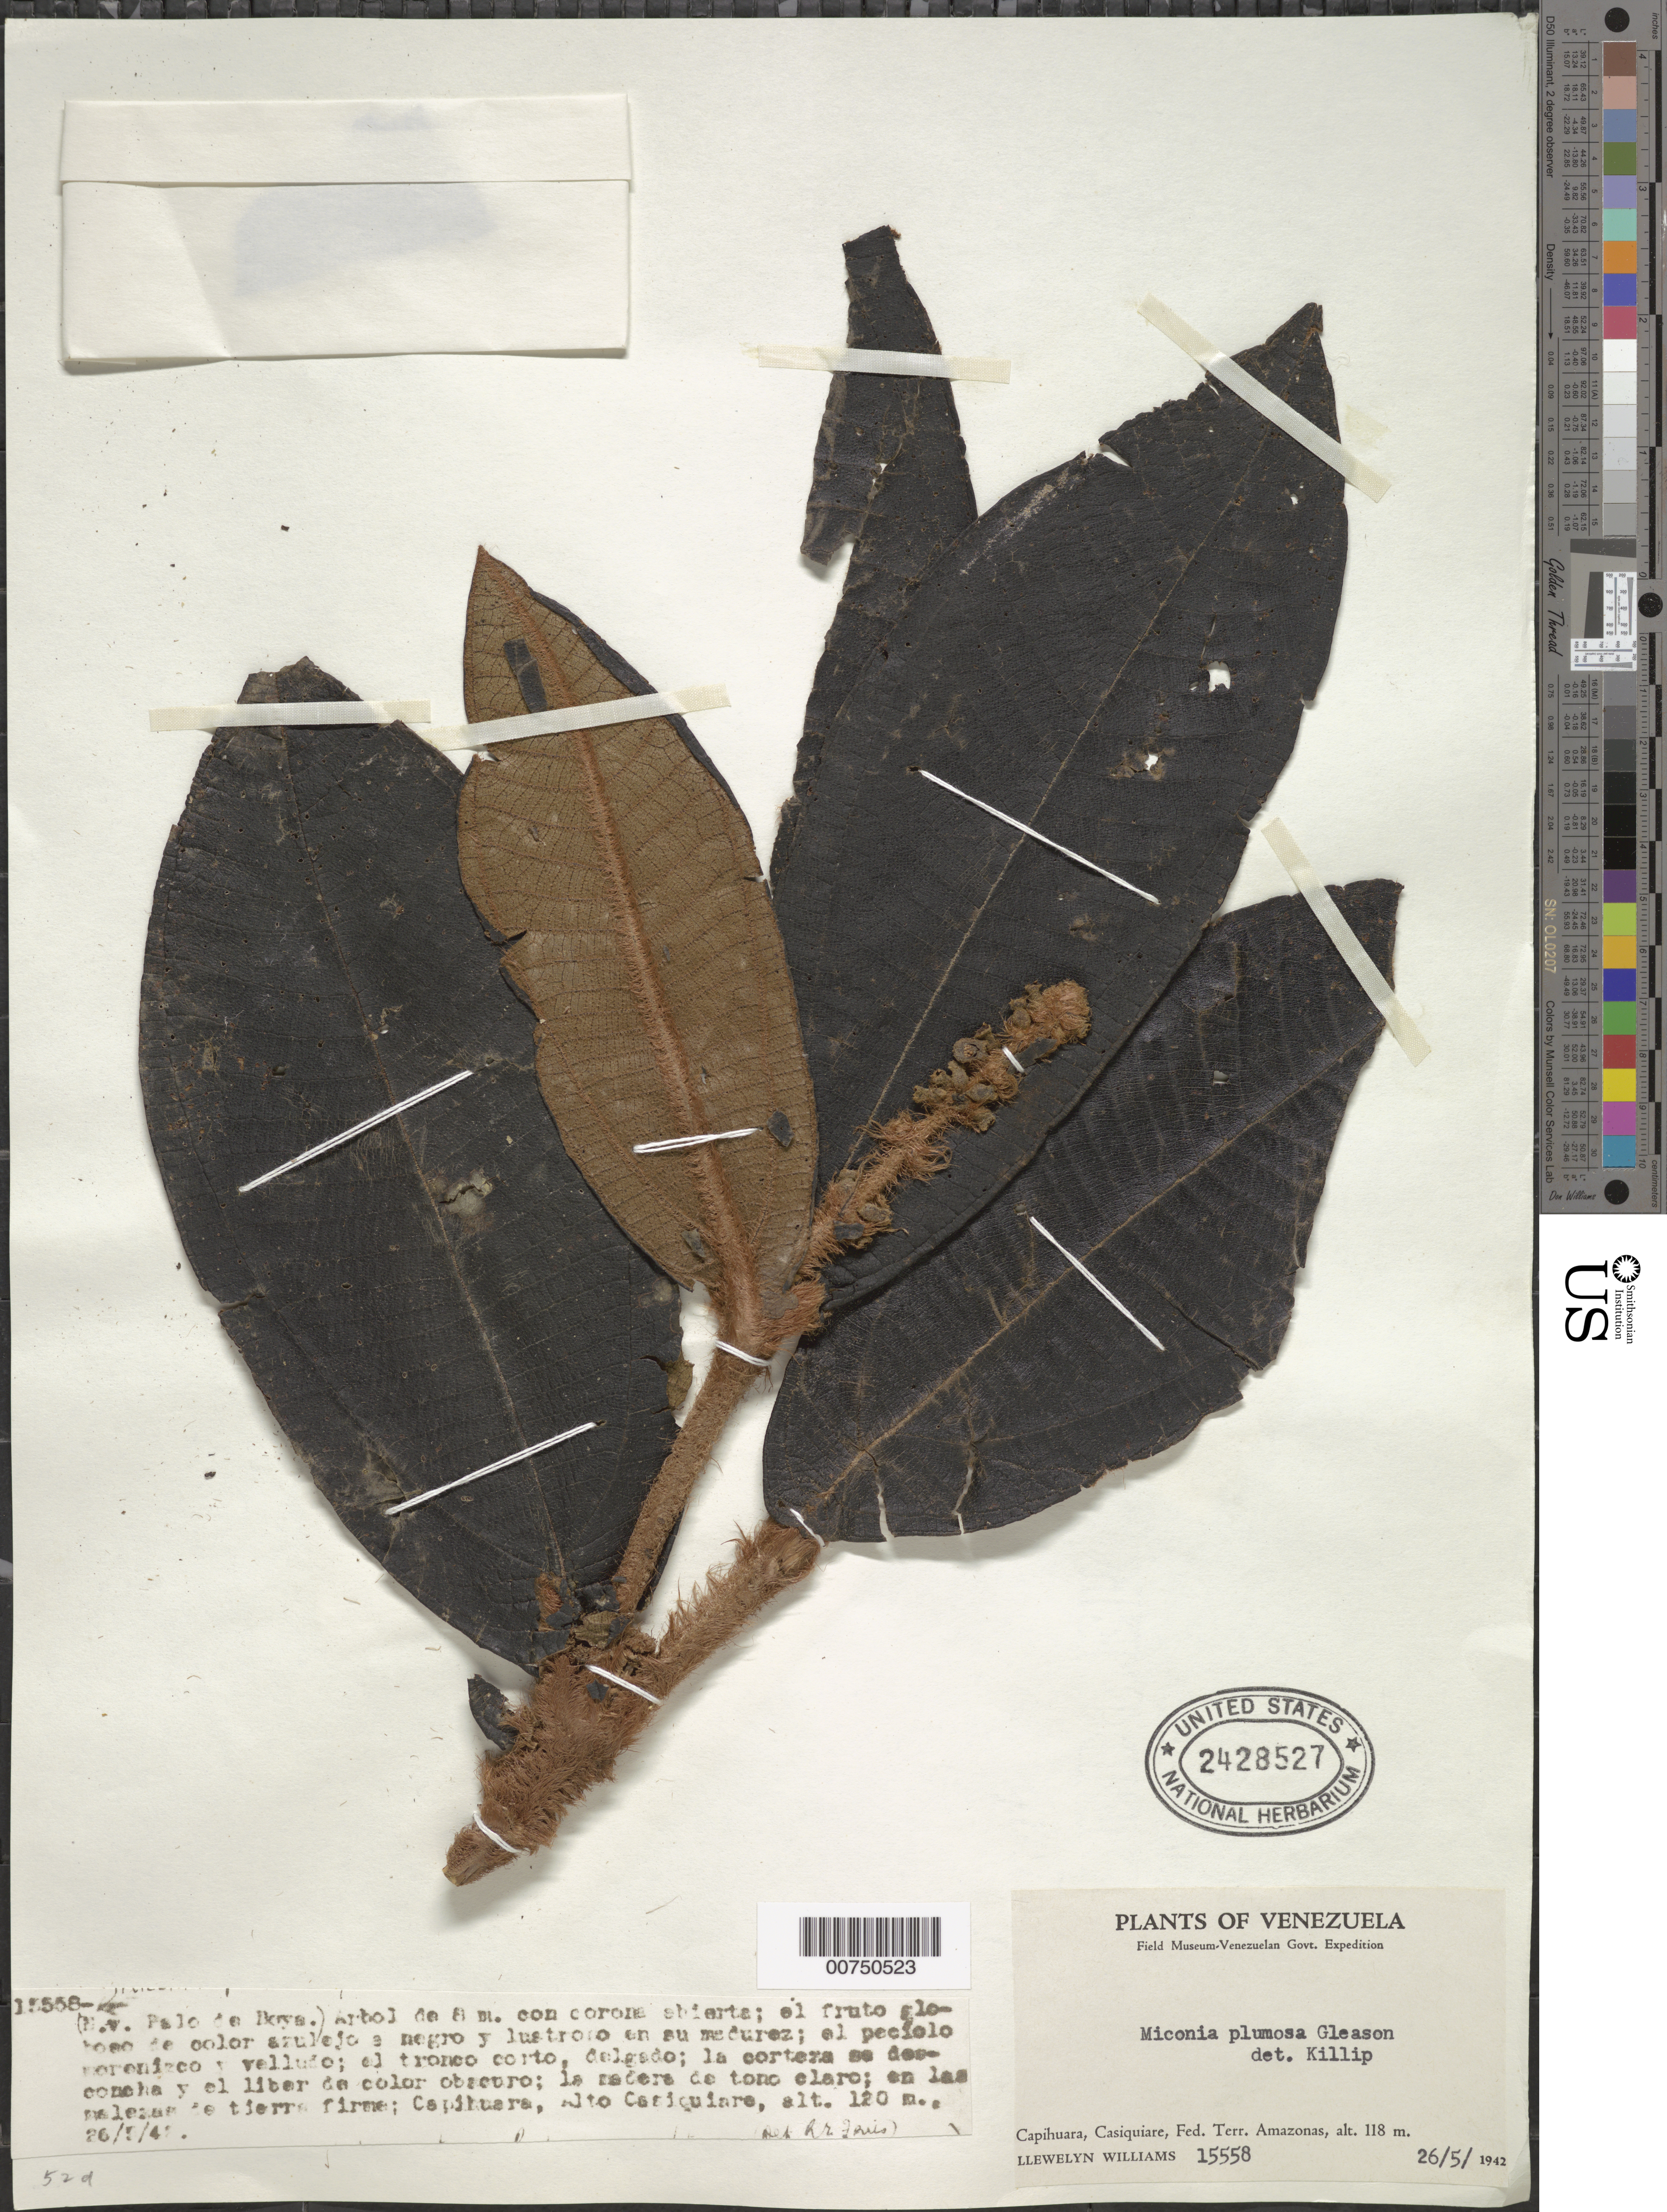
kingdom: Plantae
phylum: Tracheophyta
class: Magnoliopsida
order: Myrtales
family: Melastomataceae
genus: Miconia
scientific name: Miconia rugosa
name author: Triana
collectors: Ll. Williams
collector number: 15558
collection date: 1942-05-26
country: Venezuela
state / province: Amazonas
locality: Capihuara, Casiquiare, Fed. Terr. Amazonas.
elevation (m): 118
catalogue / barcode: US 2428527